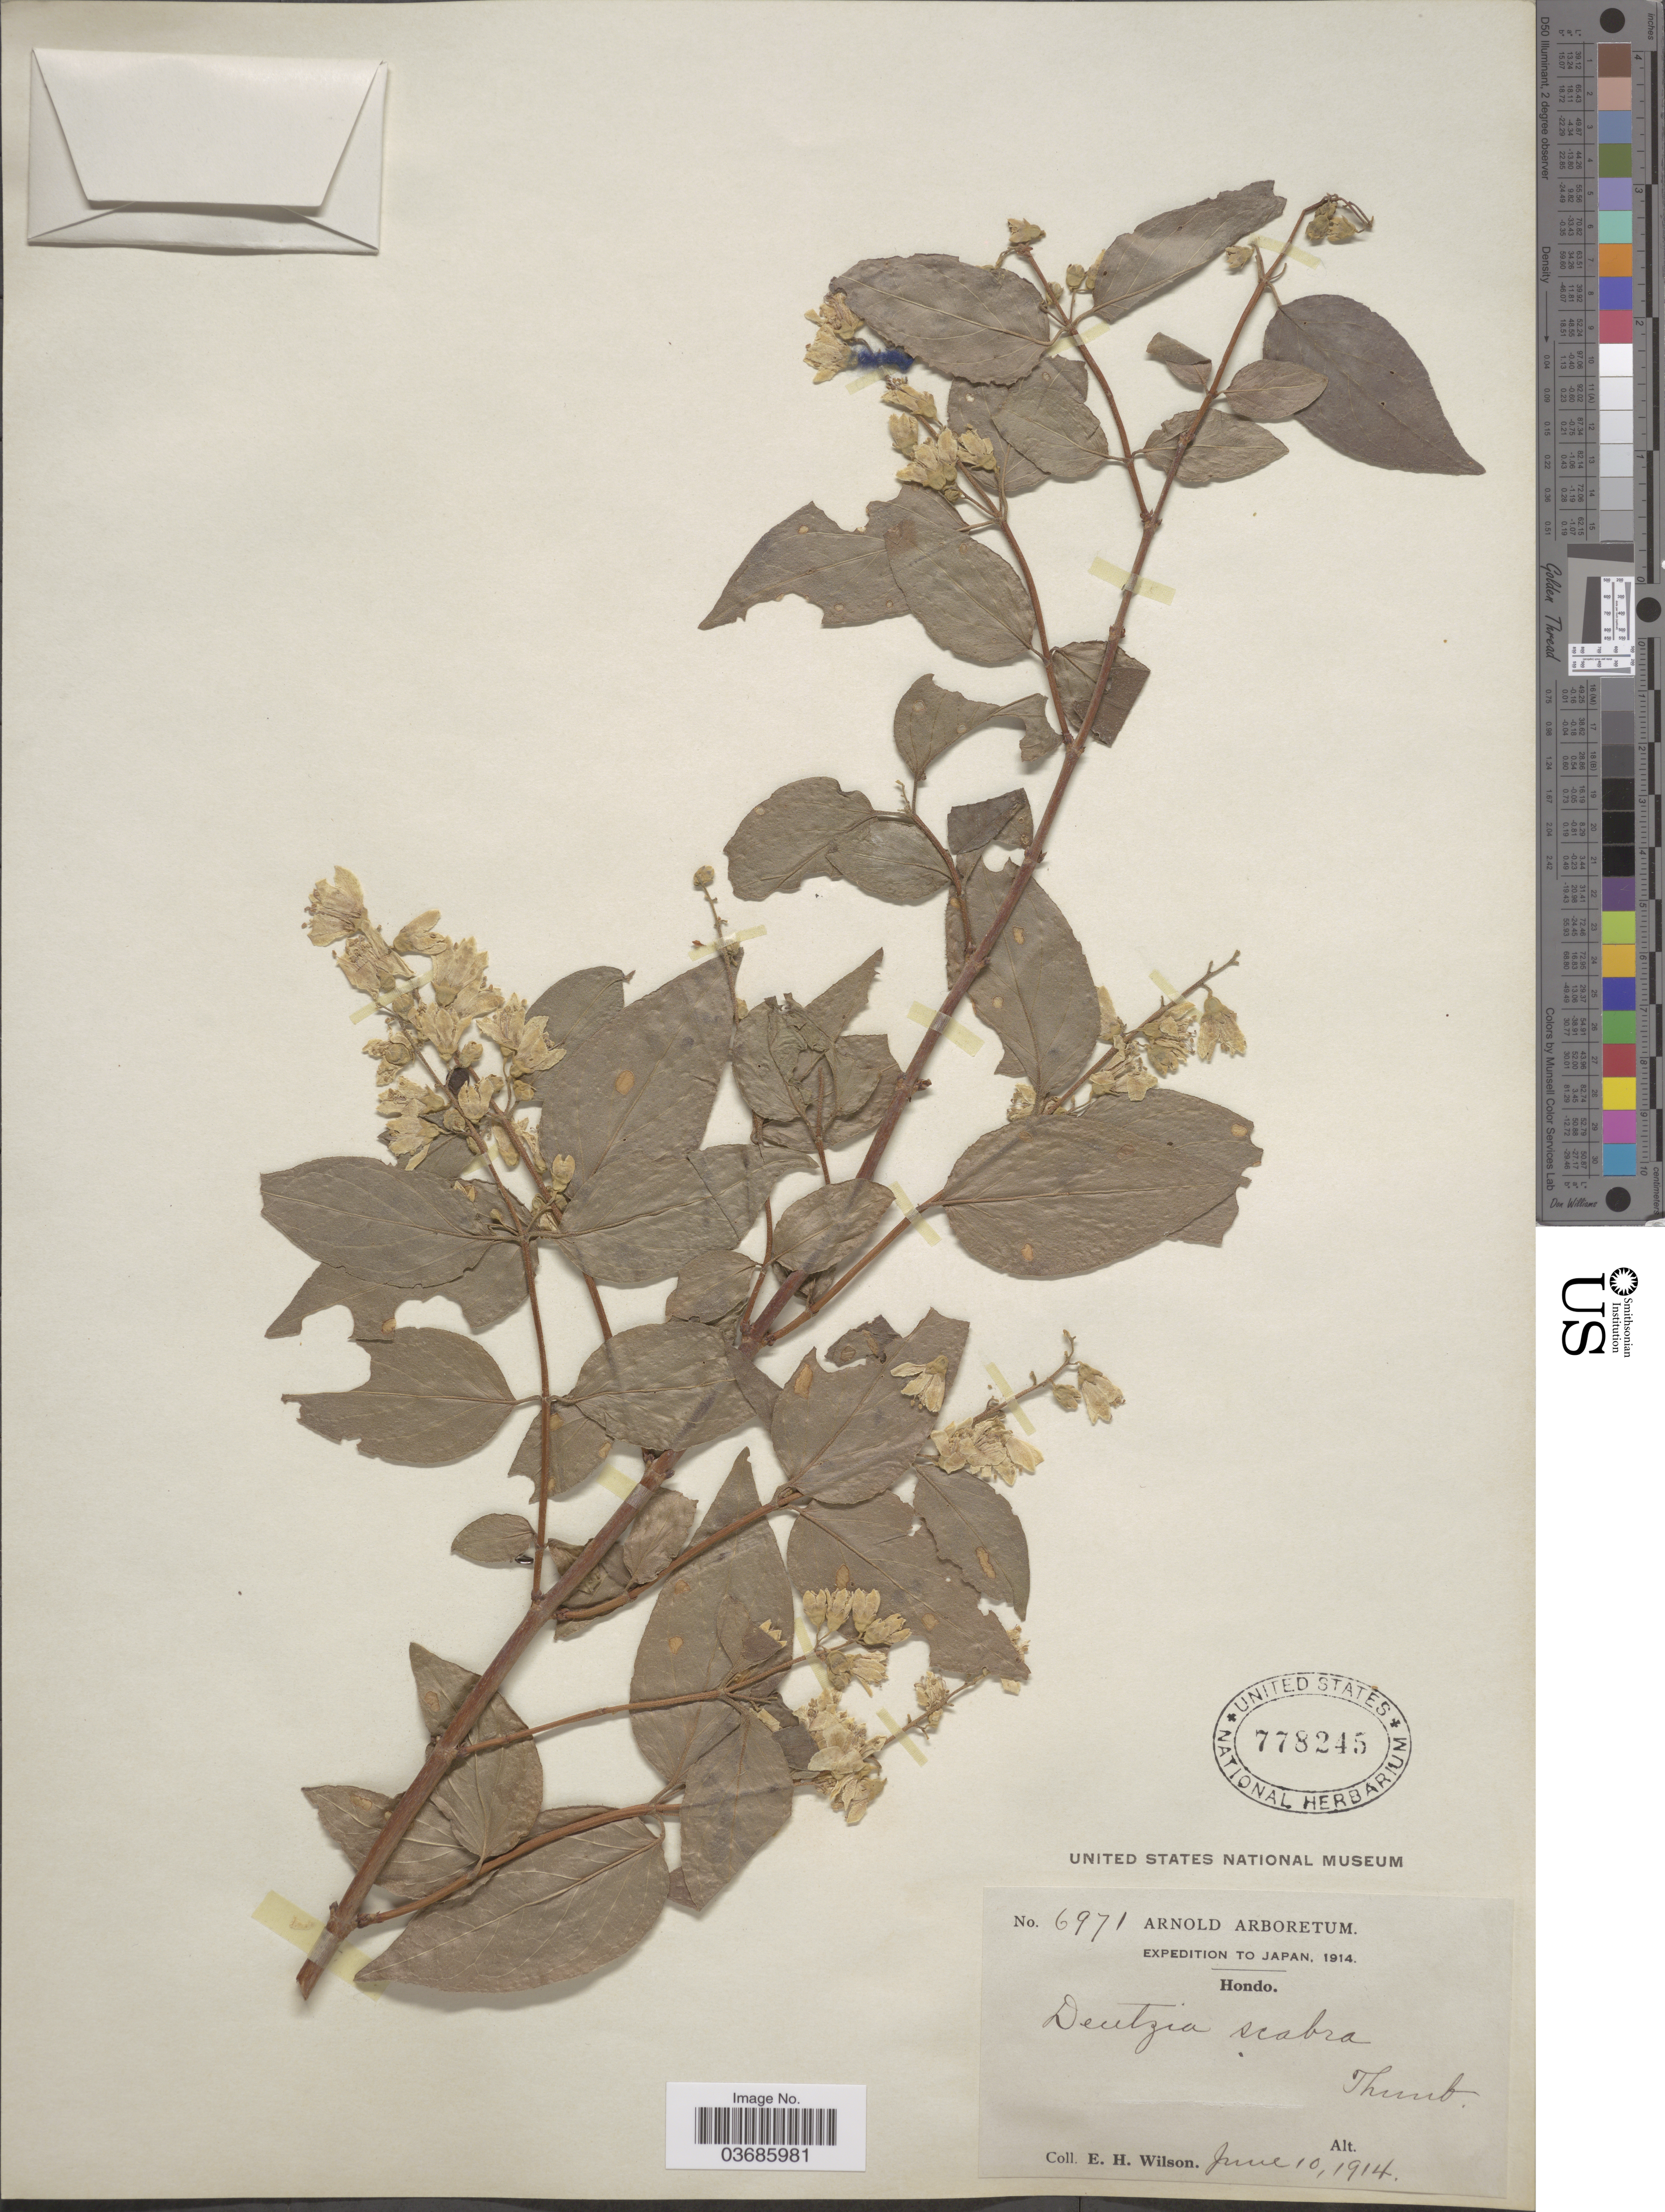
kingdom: Plantae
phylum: Tracheophyta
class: Magnoliopsida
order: Cornales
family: Hydrangeaceae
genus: Deutzia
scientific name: Deutzia scabra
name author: Thunb.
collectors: E. Wilson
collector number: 6971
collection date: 1914-06-10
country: Japan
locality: Expedition to Japan, 1914. Hondo.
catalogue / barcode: US 778245